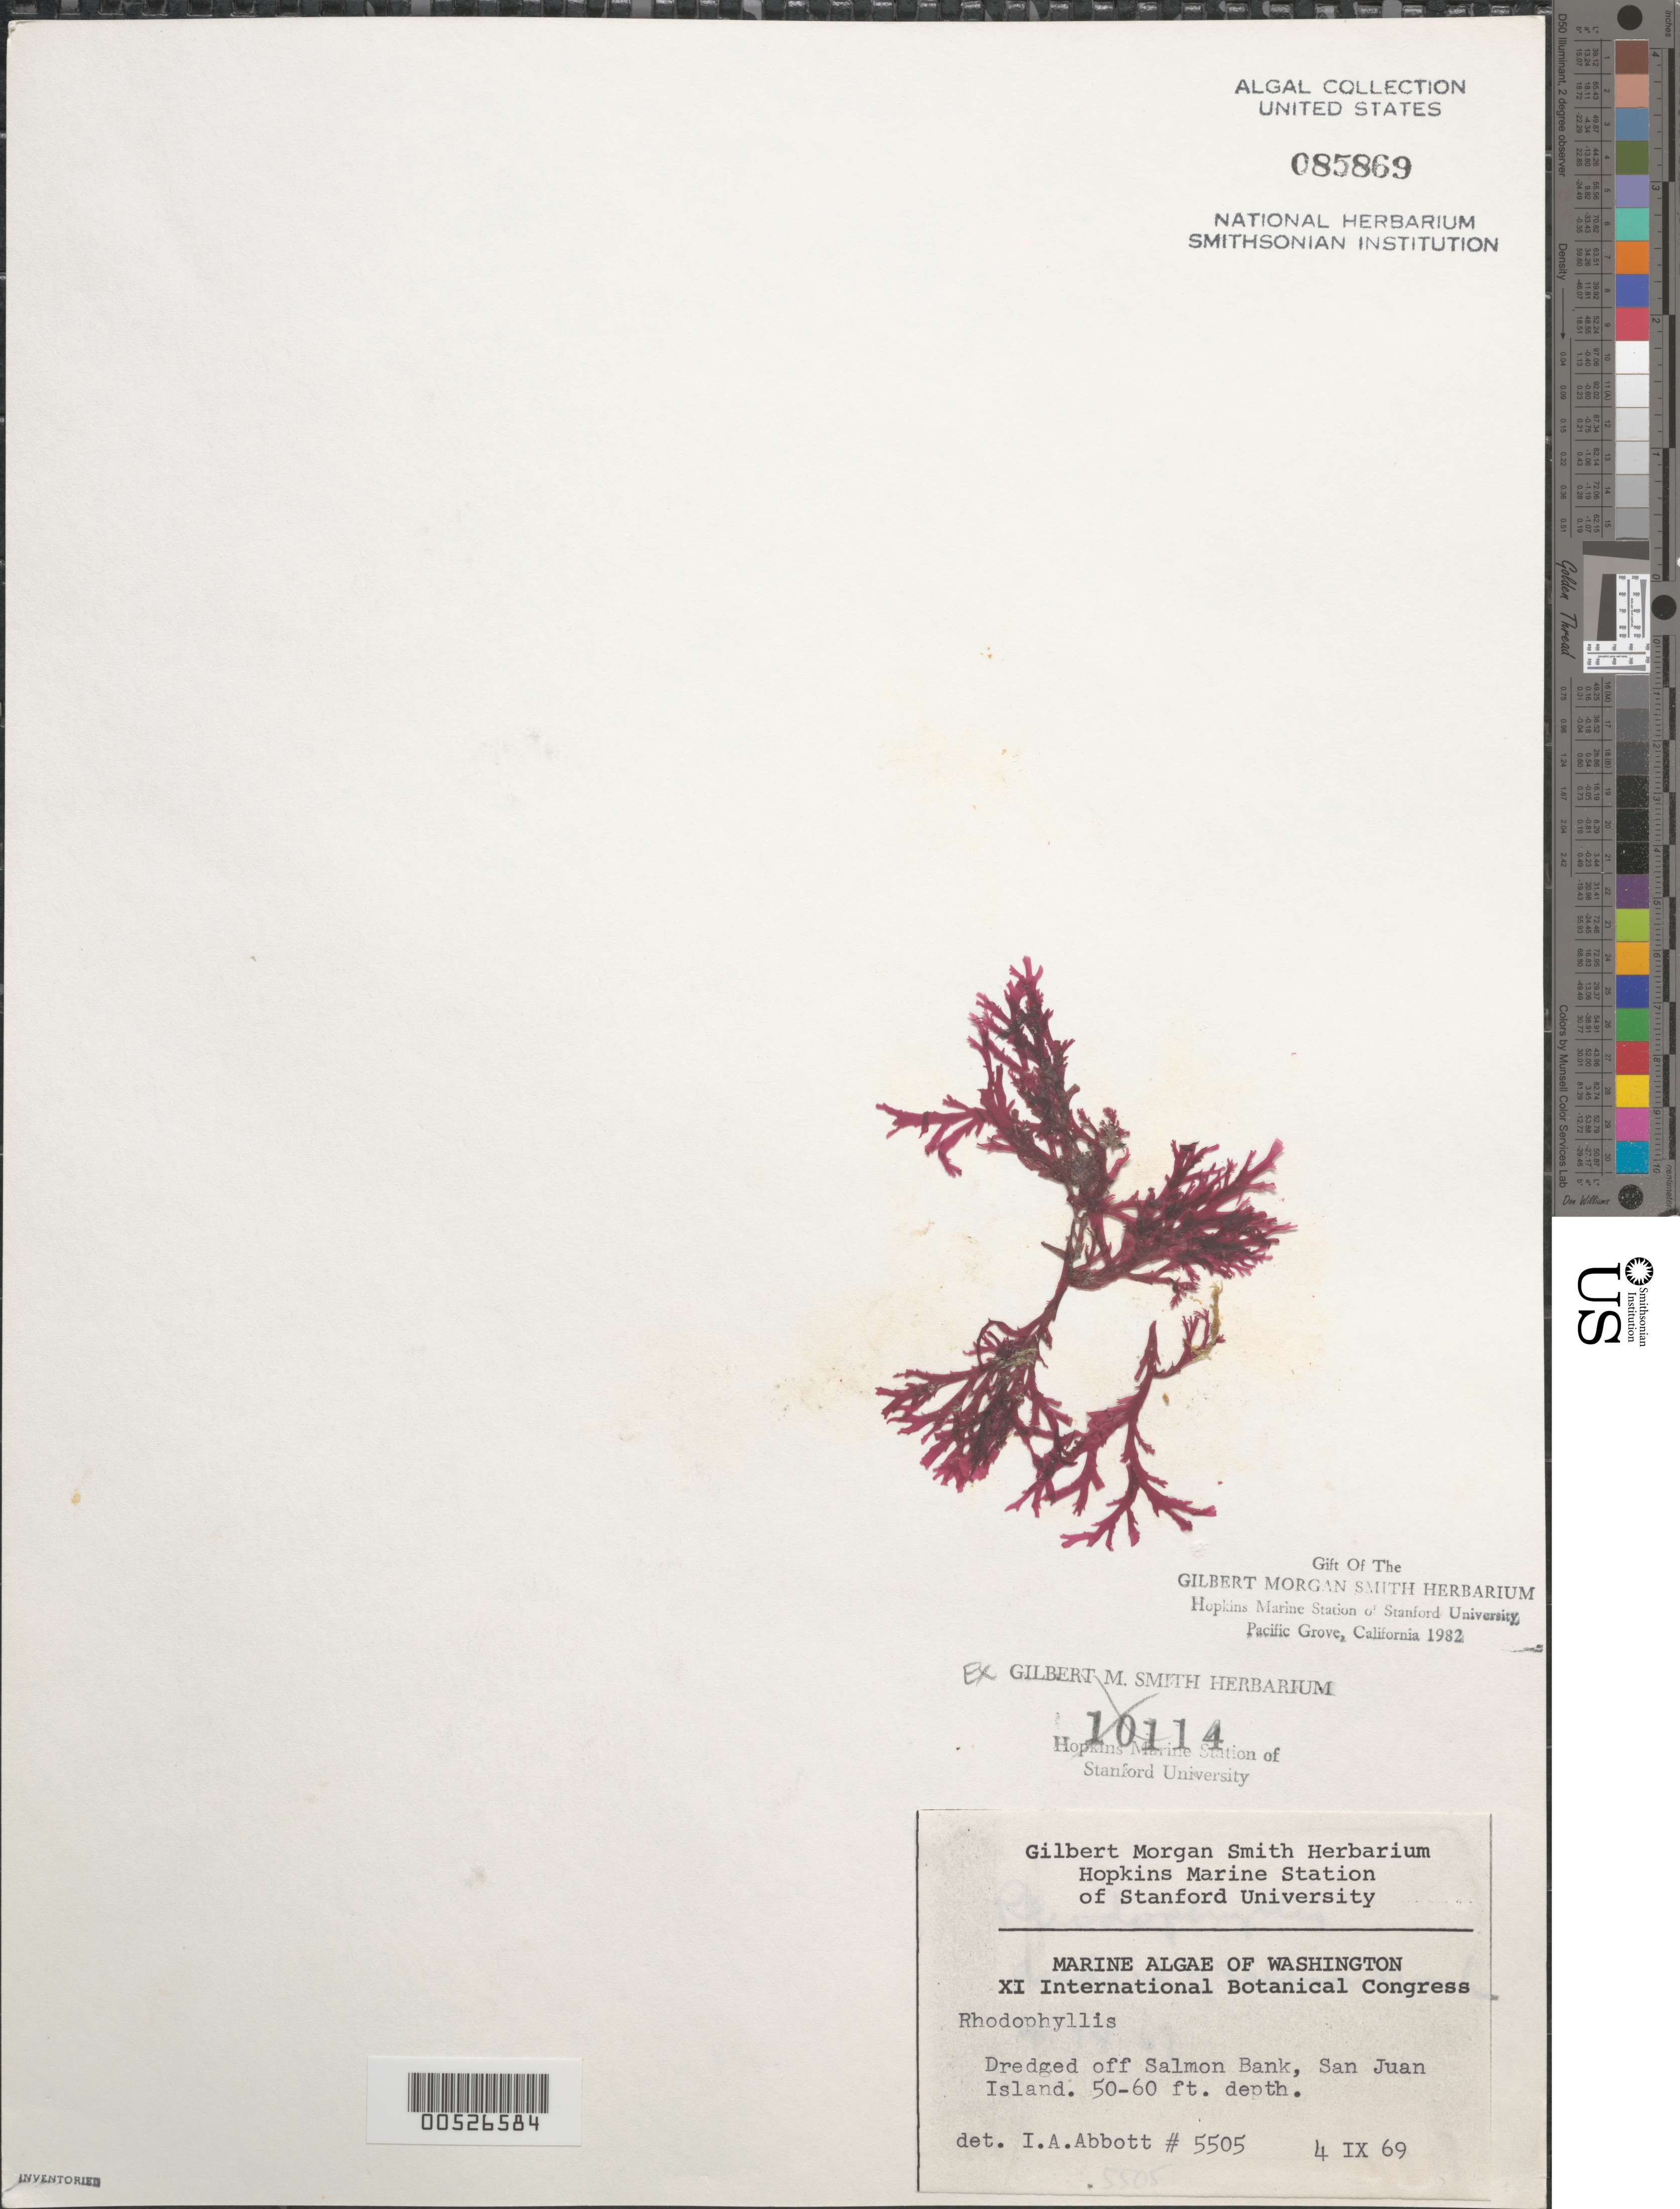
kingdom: Plantae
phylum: Rhodophyta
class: Florideophyceae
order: Gigartinales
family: Cystocloniaceae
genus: Rhodophyllis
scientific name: Rhodophyllis sp.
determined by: Abbott, Isabella A.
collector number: IAA 5505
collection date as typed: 04 Sep 1969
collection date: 1969-09-04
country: United States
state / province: Washington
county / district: San Juan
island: San Juan Island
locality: Off Salmon Bank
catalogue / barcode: US 85869